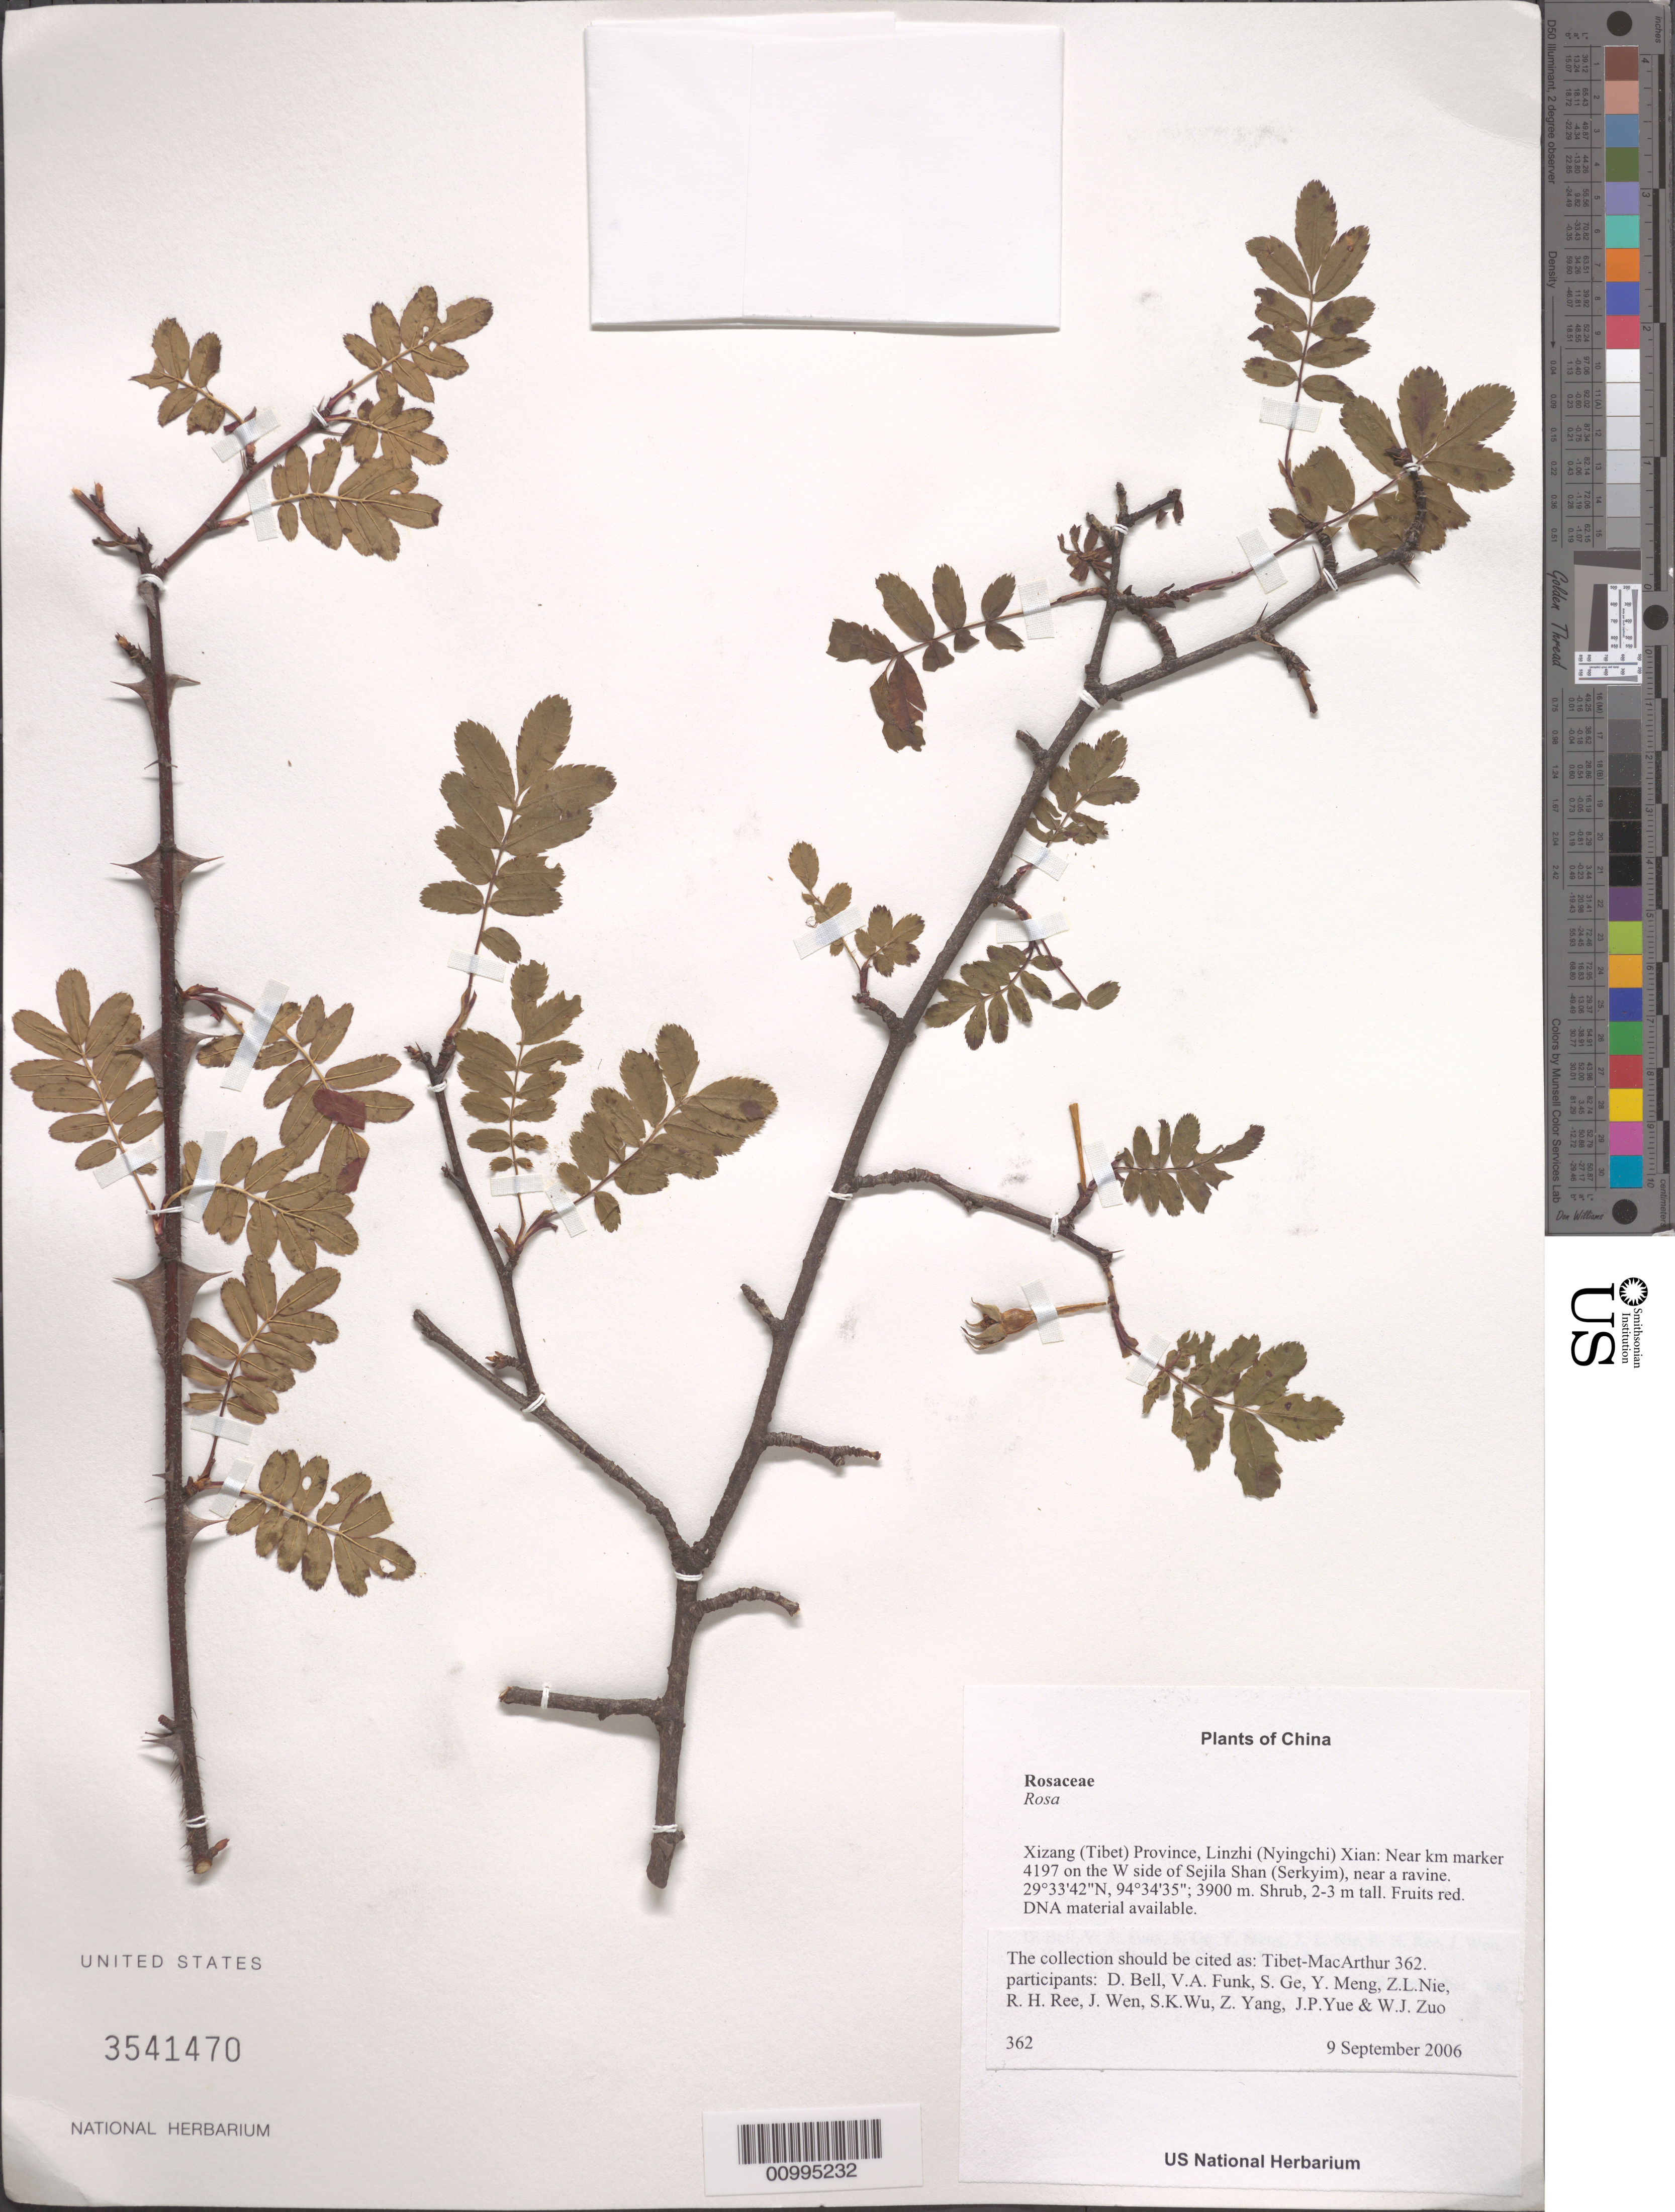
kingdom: Plantae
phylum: Tracheophyta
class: Magnoliopsida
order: Rosales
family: Rosaceae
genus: Rosa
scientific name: Rosa sp.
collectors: Tibet-MacArthur, D. A. Bell, V. Funk, S. Ge, Y. Meng, Z. Nie, R. Ree, J. Wen, S. K. Wu, Z. Yang, J. Yue & W. Zuo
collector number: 362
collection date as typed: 09 Sep 2006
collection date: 2006-09-09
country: China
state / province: Xizang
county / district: Linzhi (Nyingchi) Xian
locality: Near km marker 4197 on the W side of Sejila Shan (Serkyim), near a ravine.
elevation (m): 3900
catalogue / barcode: US 3541470